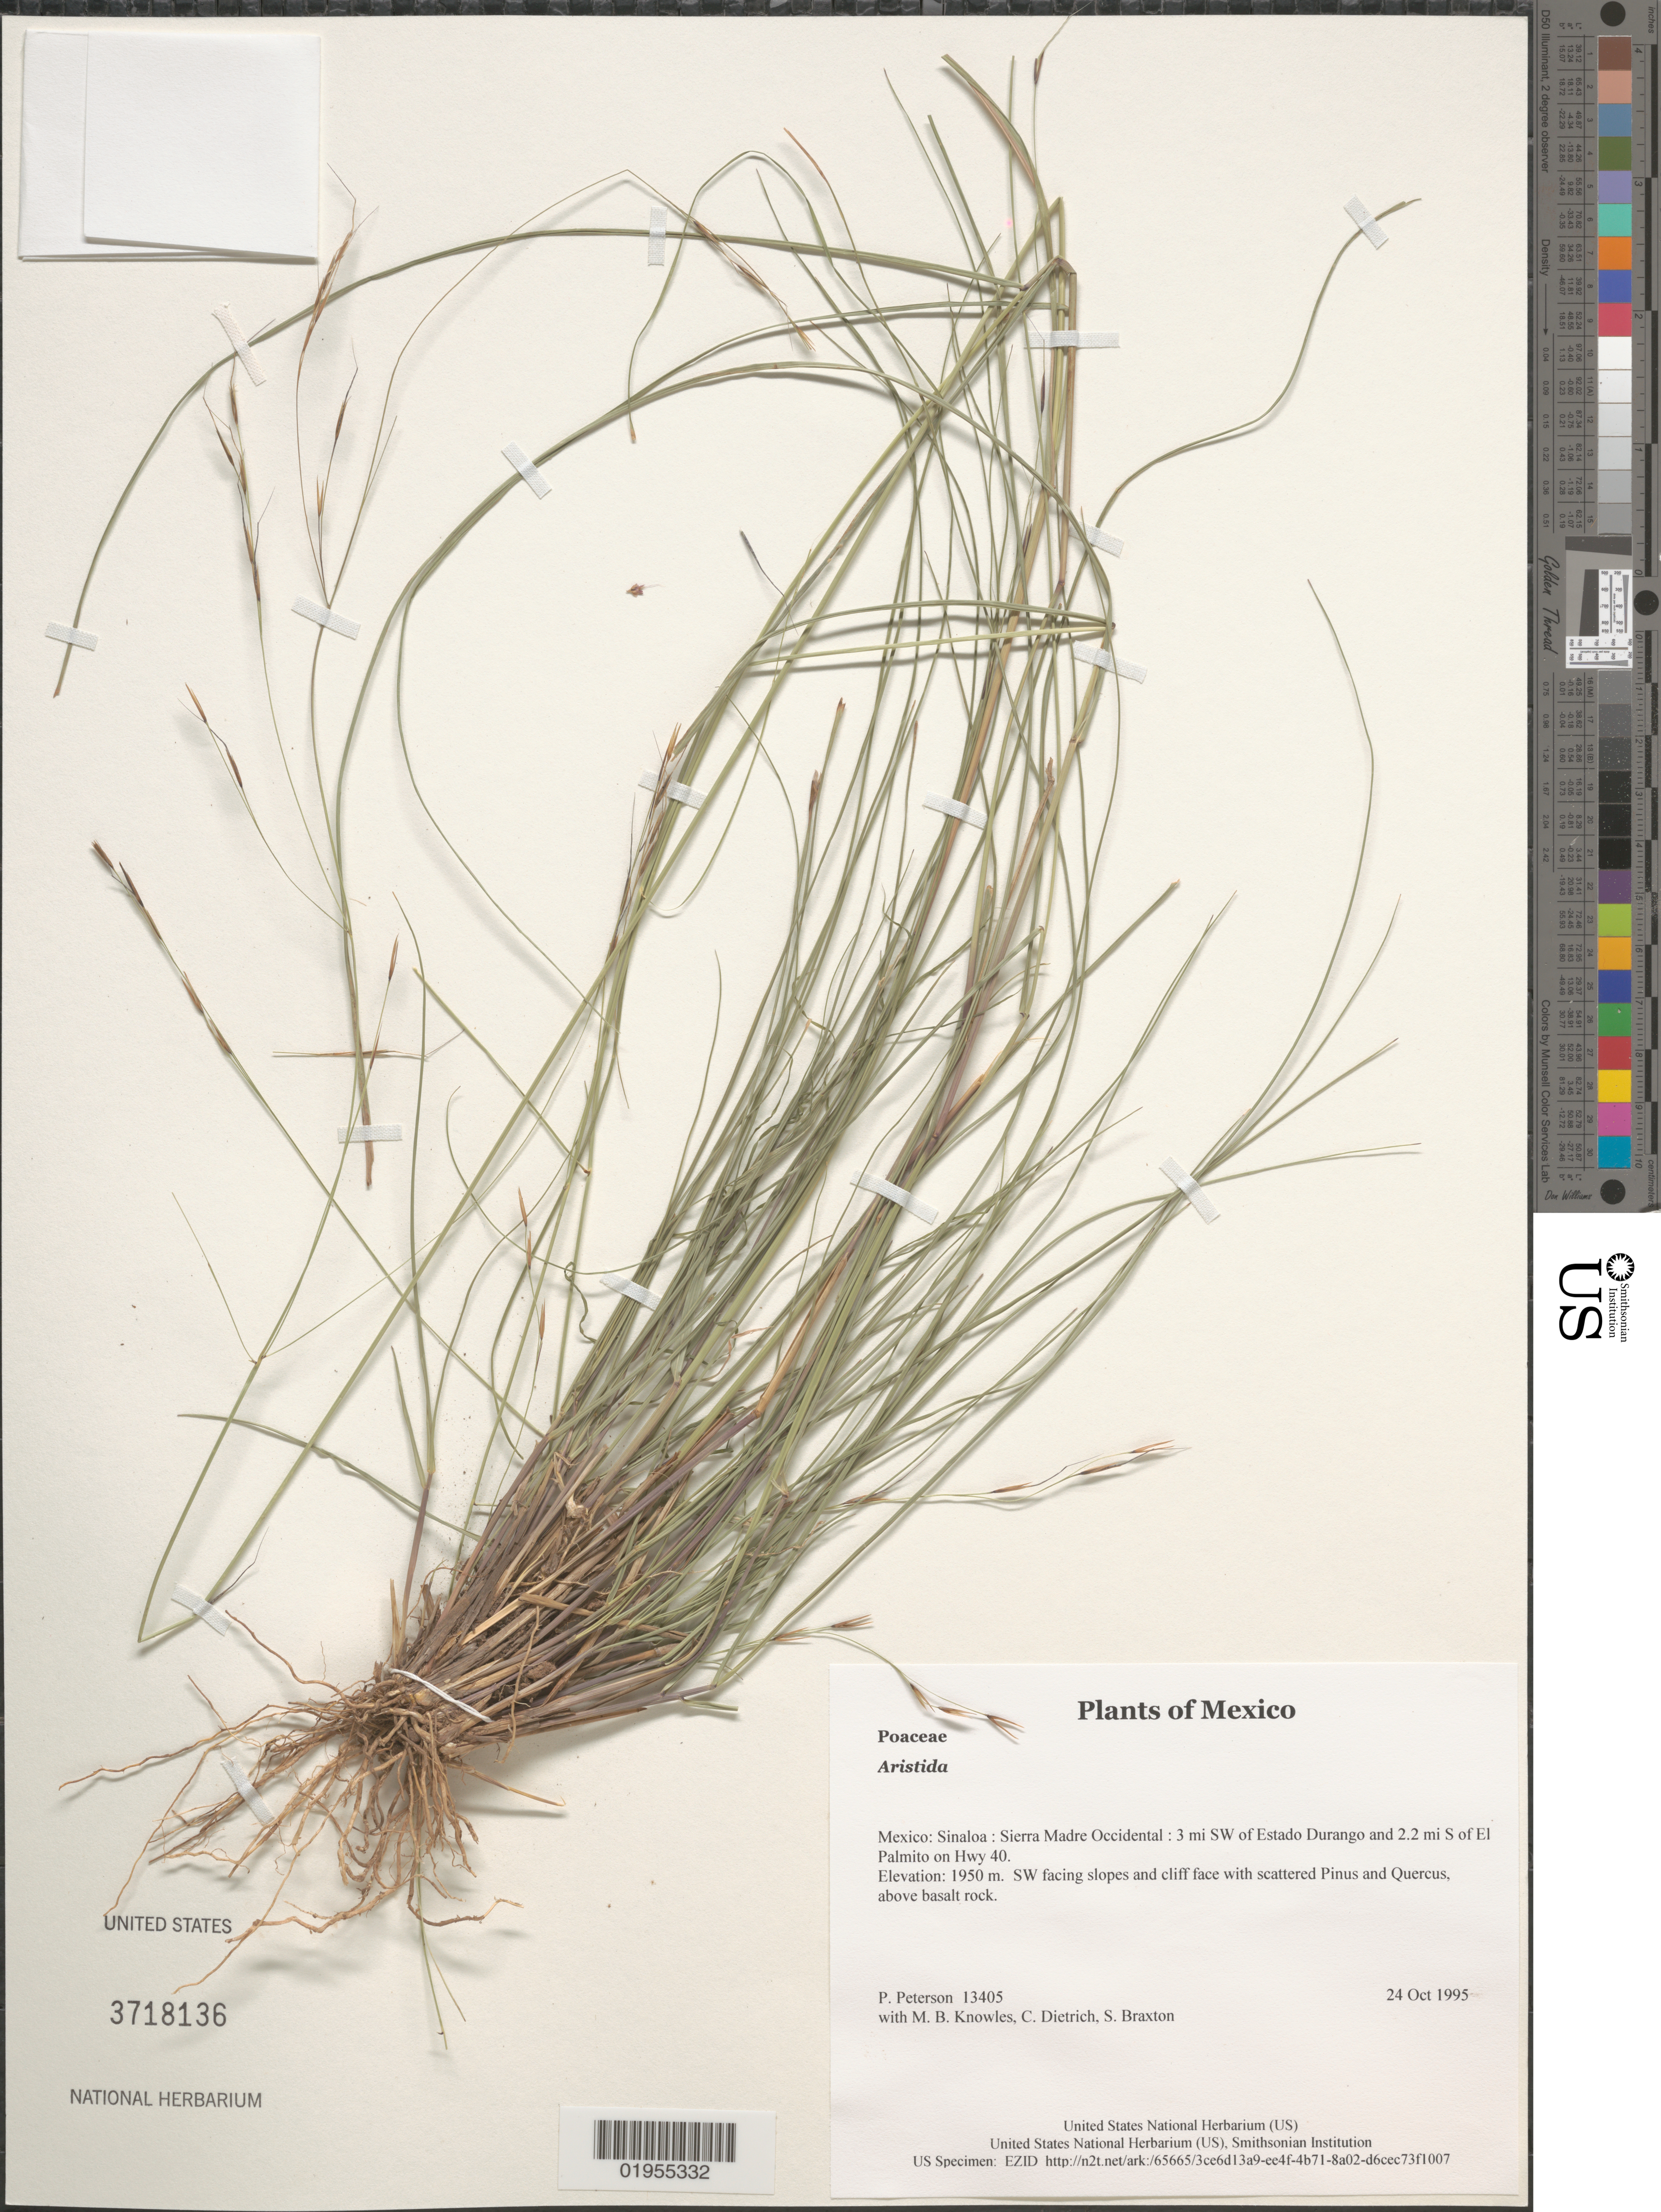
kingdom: Plantae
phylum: Tracheophyta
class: Liliopsida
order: Poales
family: Poaceae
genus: Aristida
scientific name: Aristida sp.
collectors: P. M. Peterson, M. B. Knowles, C. Dietrich & S. Braxton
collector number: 13405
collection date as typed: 24 Oct 1995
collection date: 1995-10-24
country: Mexico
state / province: Sinaloa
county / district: Sierra Madre Occidental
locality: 3 mi SW of Estado Durango and 2.2 mi S of El Palmito on Hwy 40.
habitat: SW facing slopes and cliff face with scattered Pinus and Quercus, above basalt rock.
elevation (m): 1950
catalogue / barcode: US 3718136